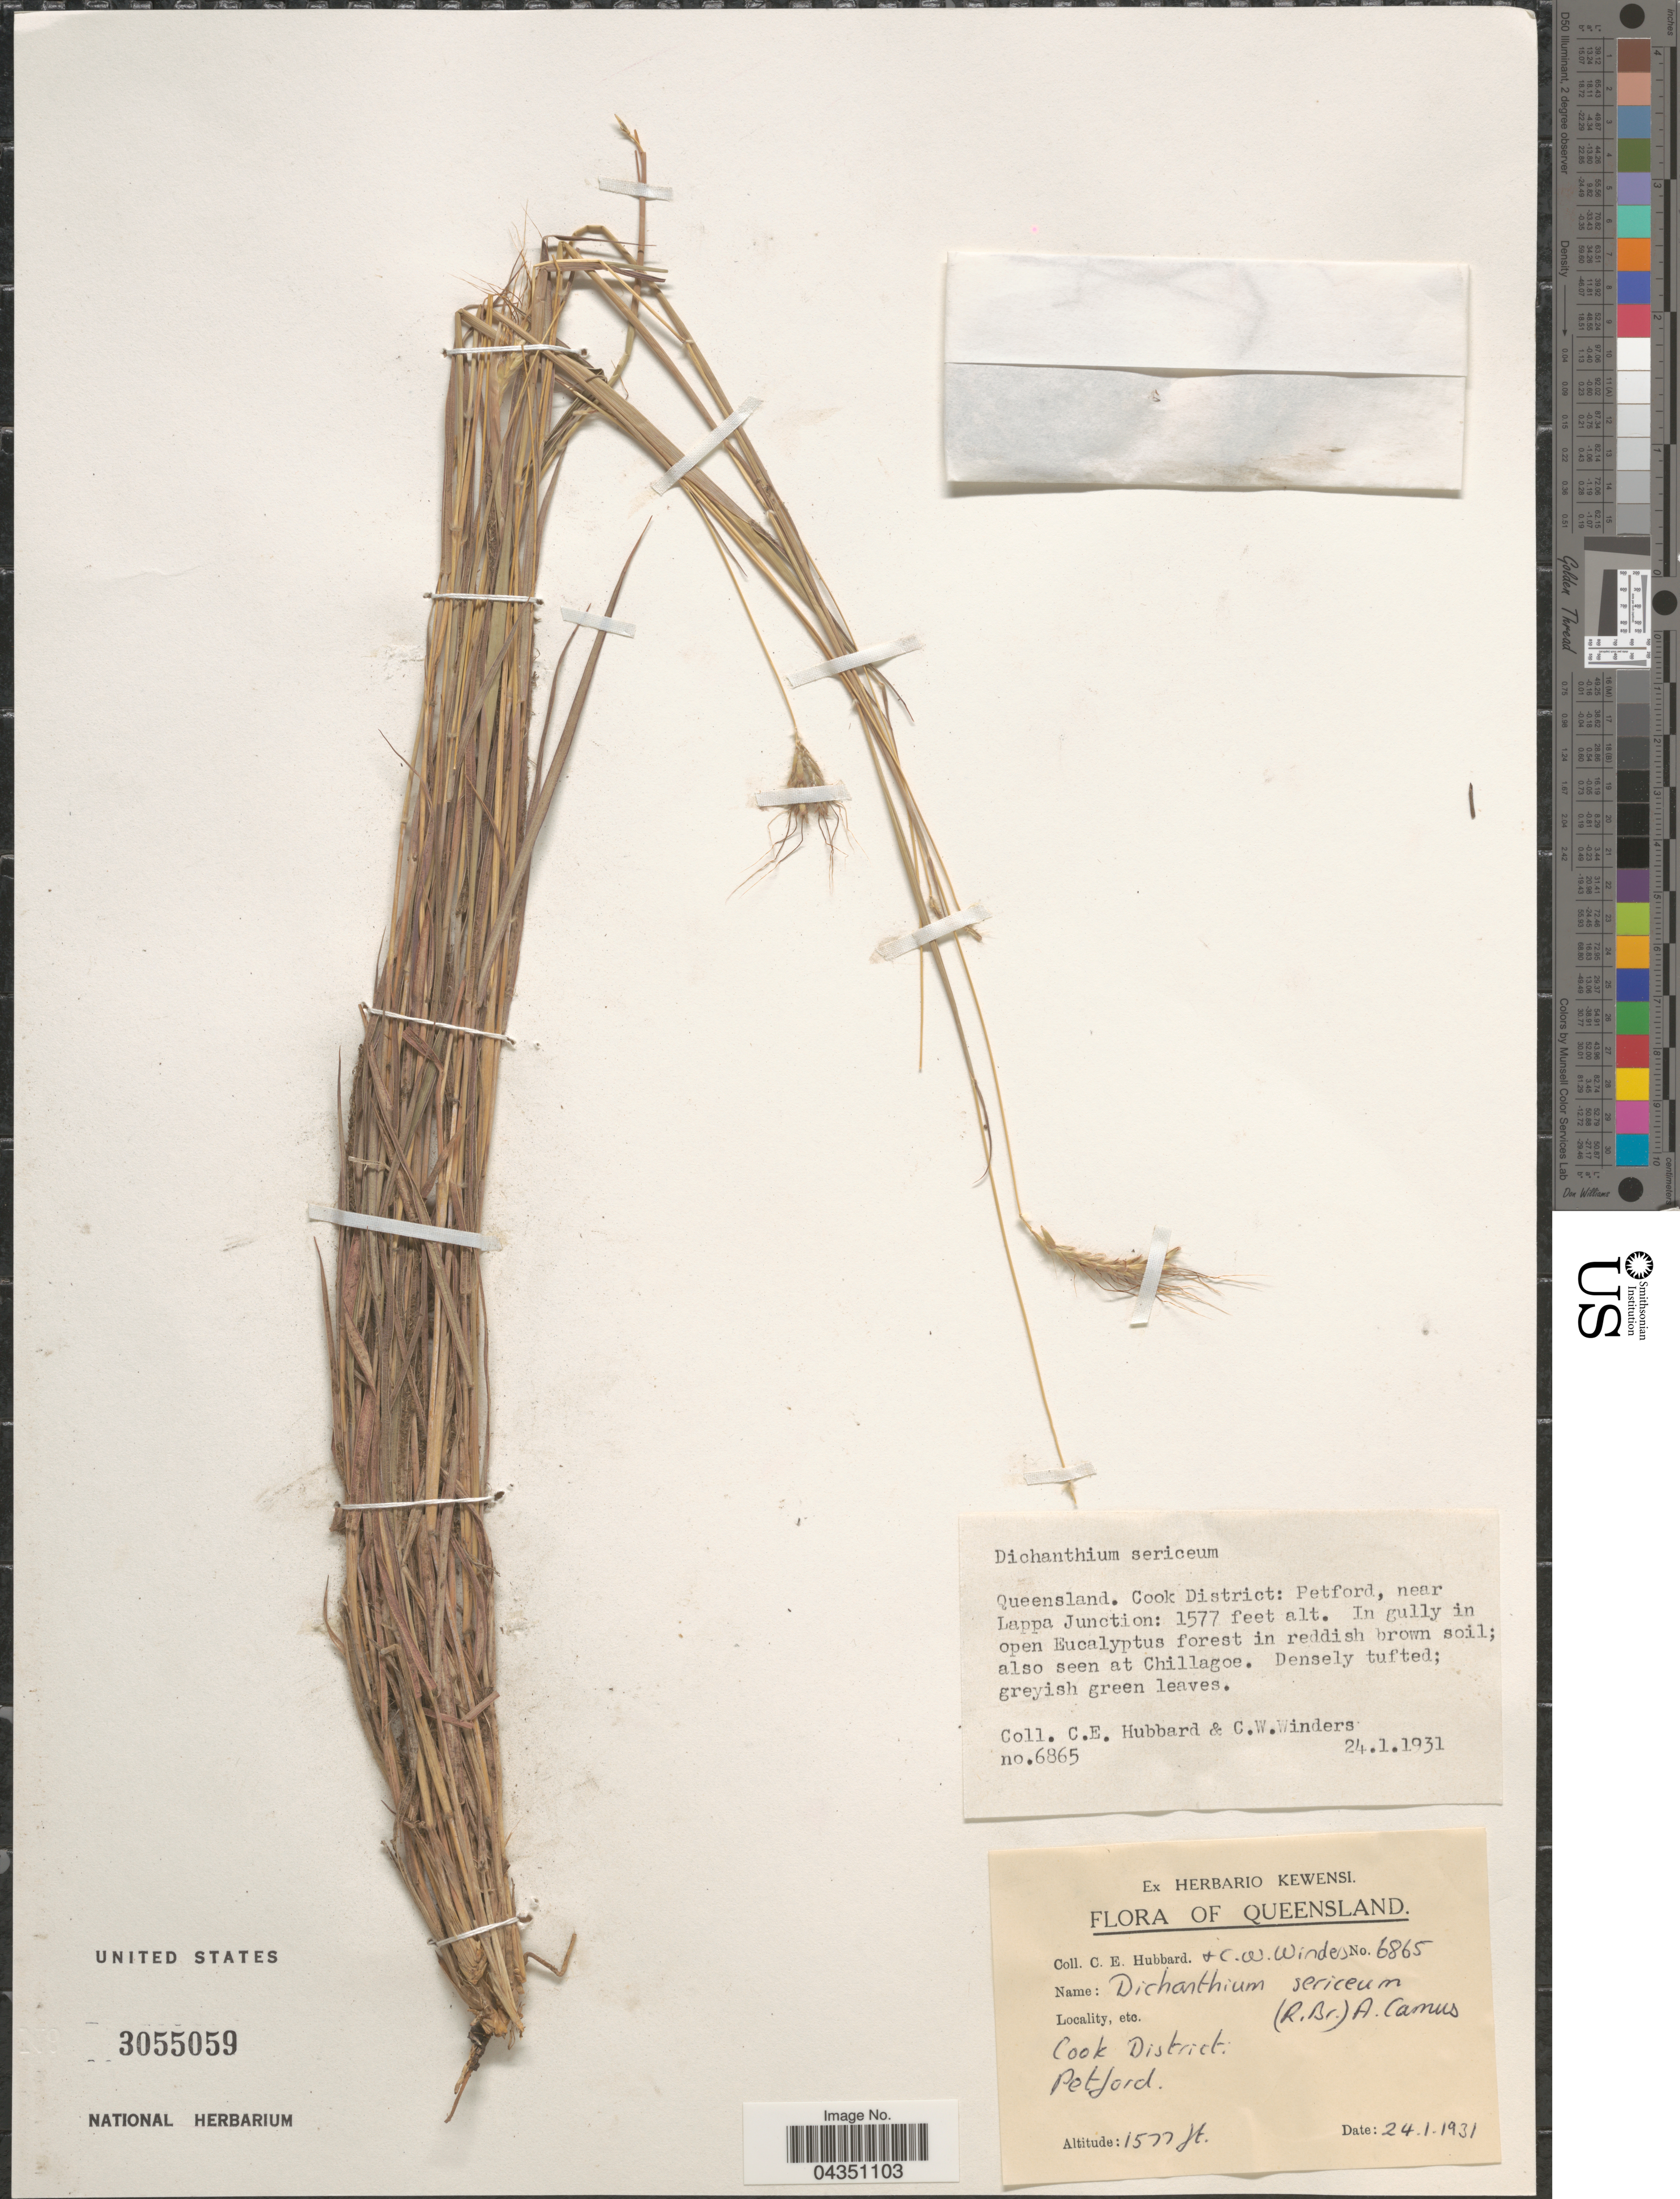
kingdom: Plantae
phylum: Tracheophyta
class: Liliopsida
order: Poales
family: Poaceae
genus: Dichanthium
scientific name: Dichanthium sericeum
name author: (R. Br.) A. Camus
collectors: C. E. Hubbard & C. Winders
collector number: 6865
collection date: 1931-01-24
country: Australia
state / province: Queensland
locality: Cook District: Petford, near Lappa Junction.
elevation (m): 481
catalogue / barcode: US 3055059